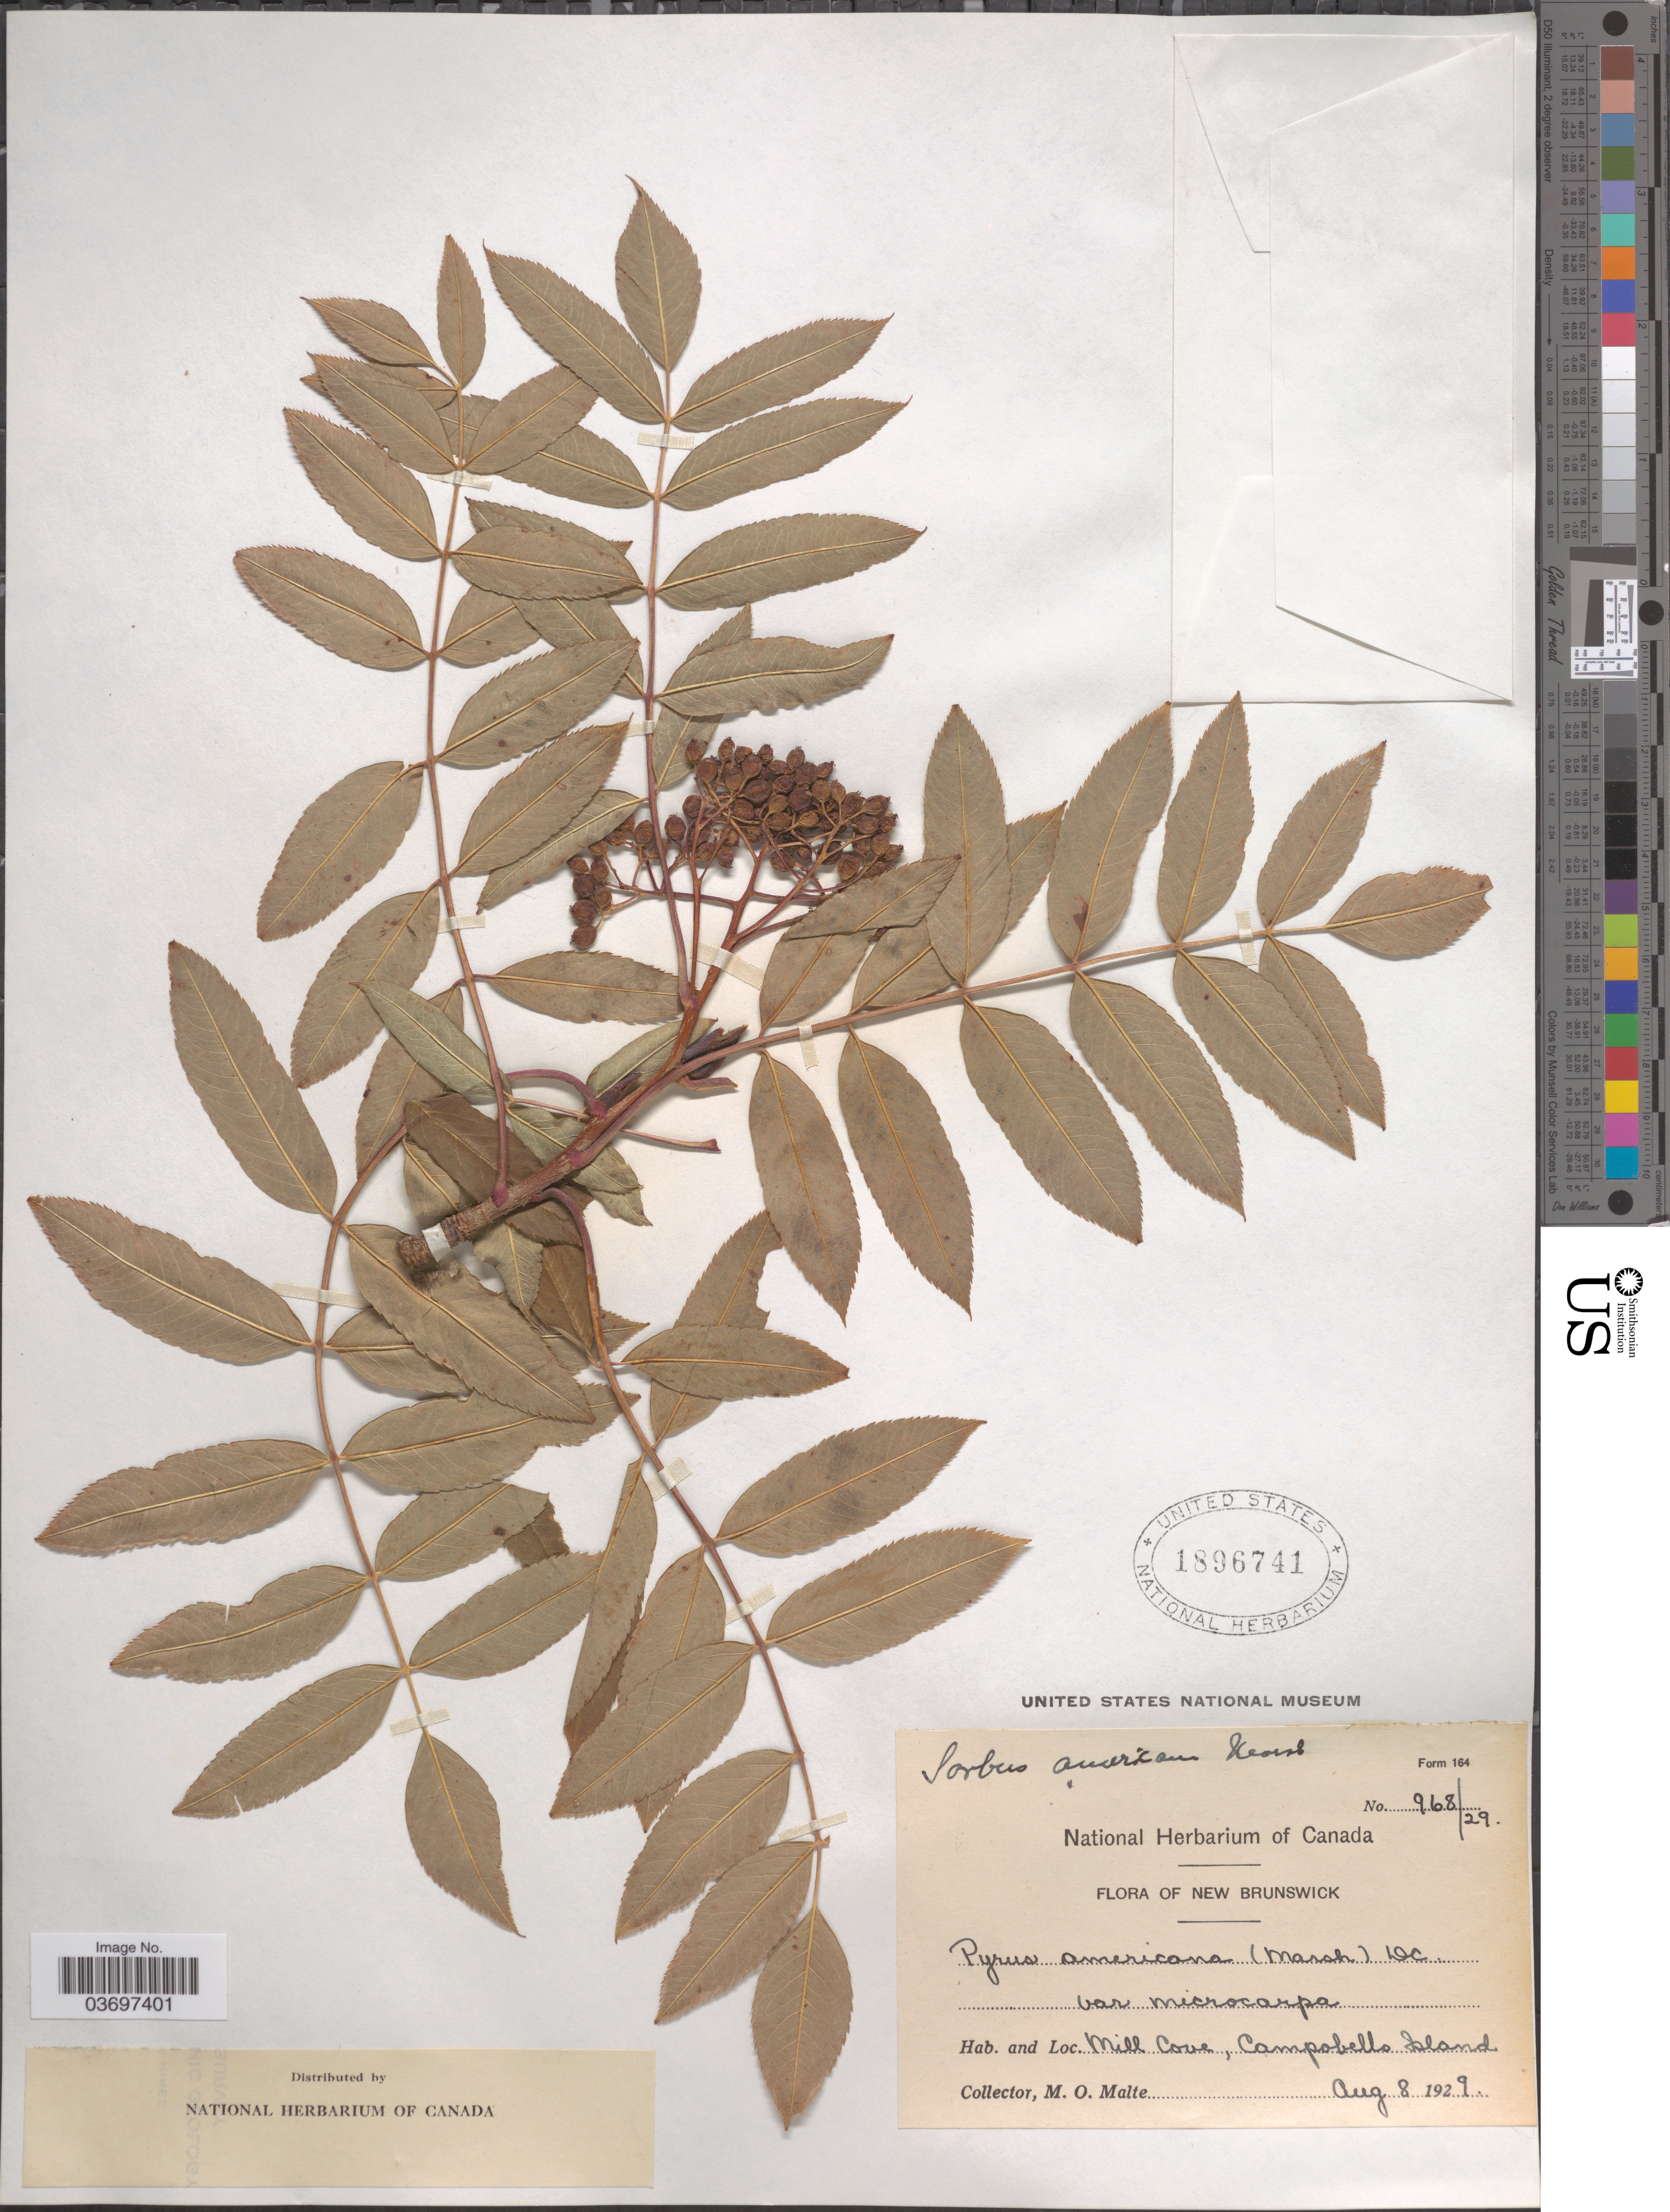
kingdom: Plantae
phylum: Tracheophyta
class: Magnoliopsida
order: Rosales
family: Rosaceae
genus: Sorbus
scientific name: Sorbus americana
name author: Marshall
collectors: M. O. Malte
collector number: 968/29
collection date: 1929-08-08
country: Canada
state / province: New Brunswick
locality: Mill Cove, Campobello Island.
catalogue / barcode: US 1896741